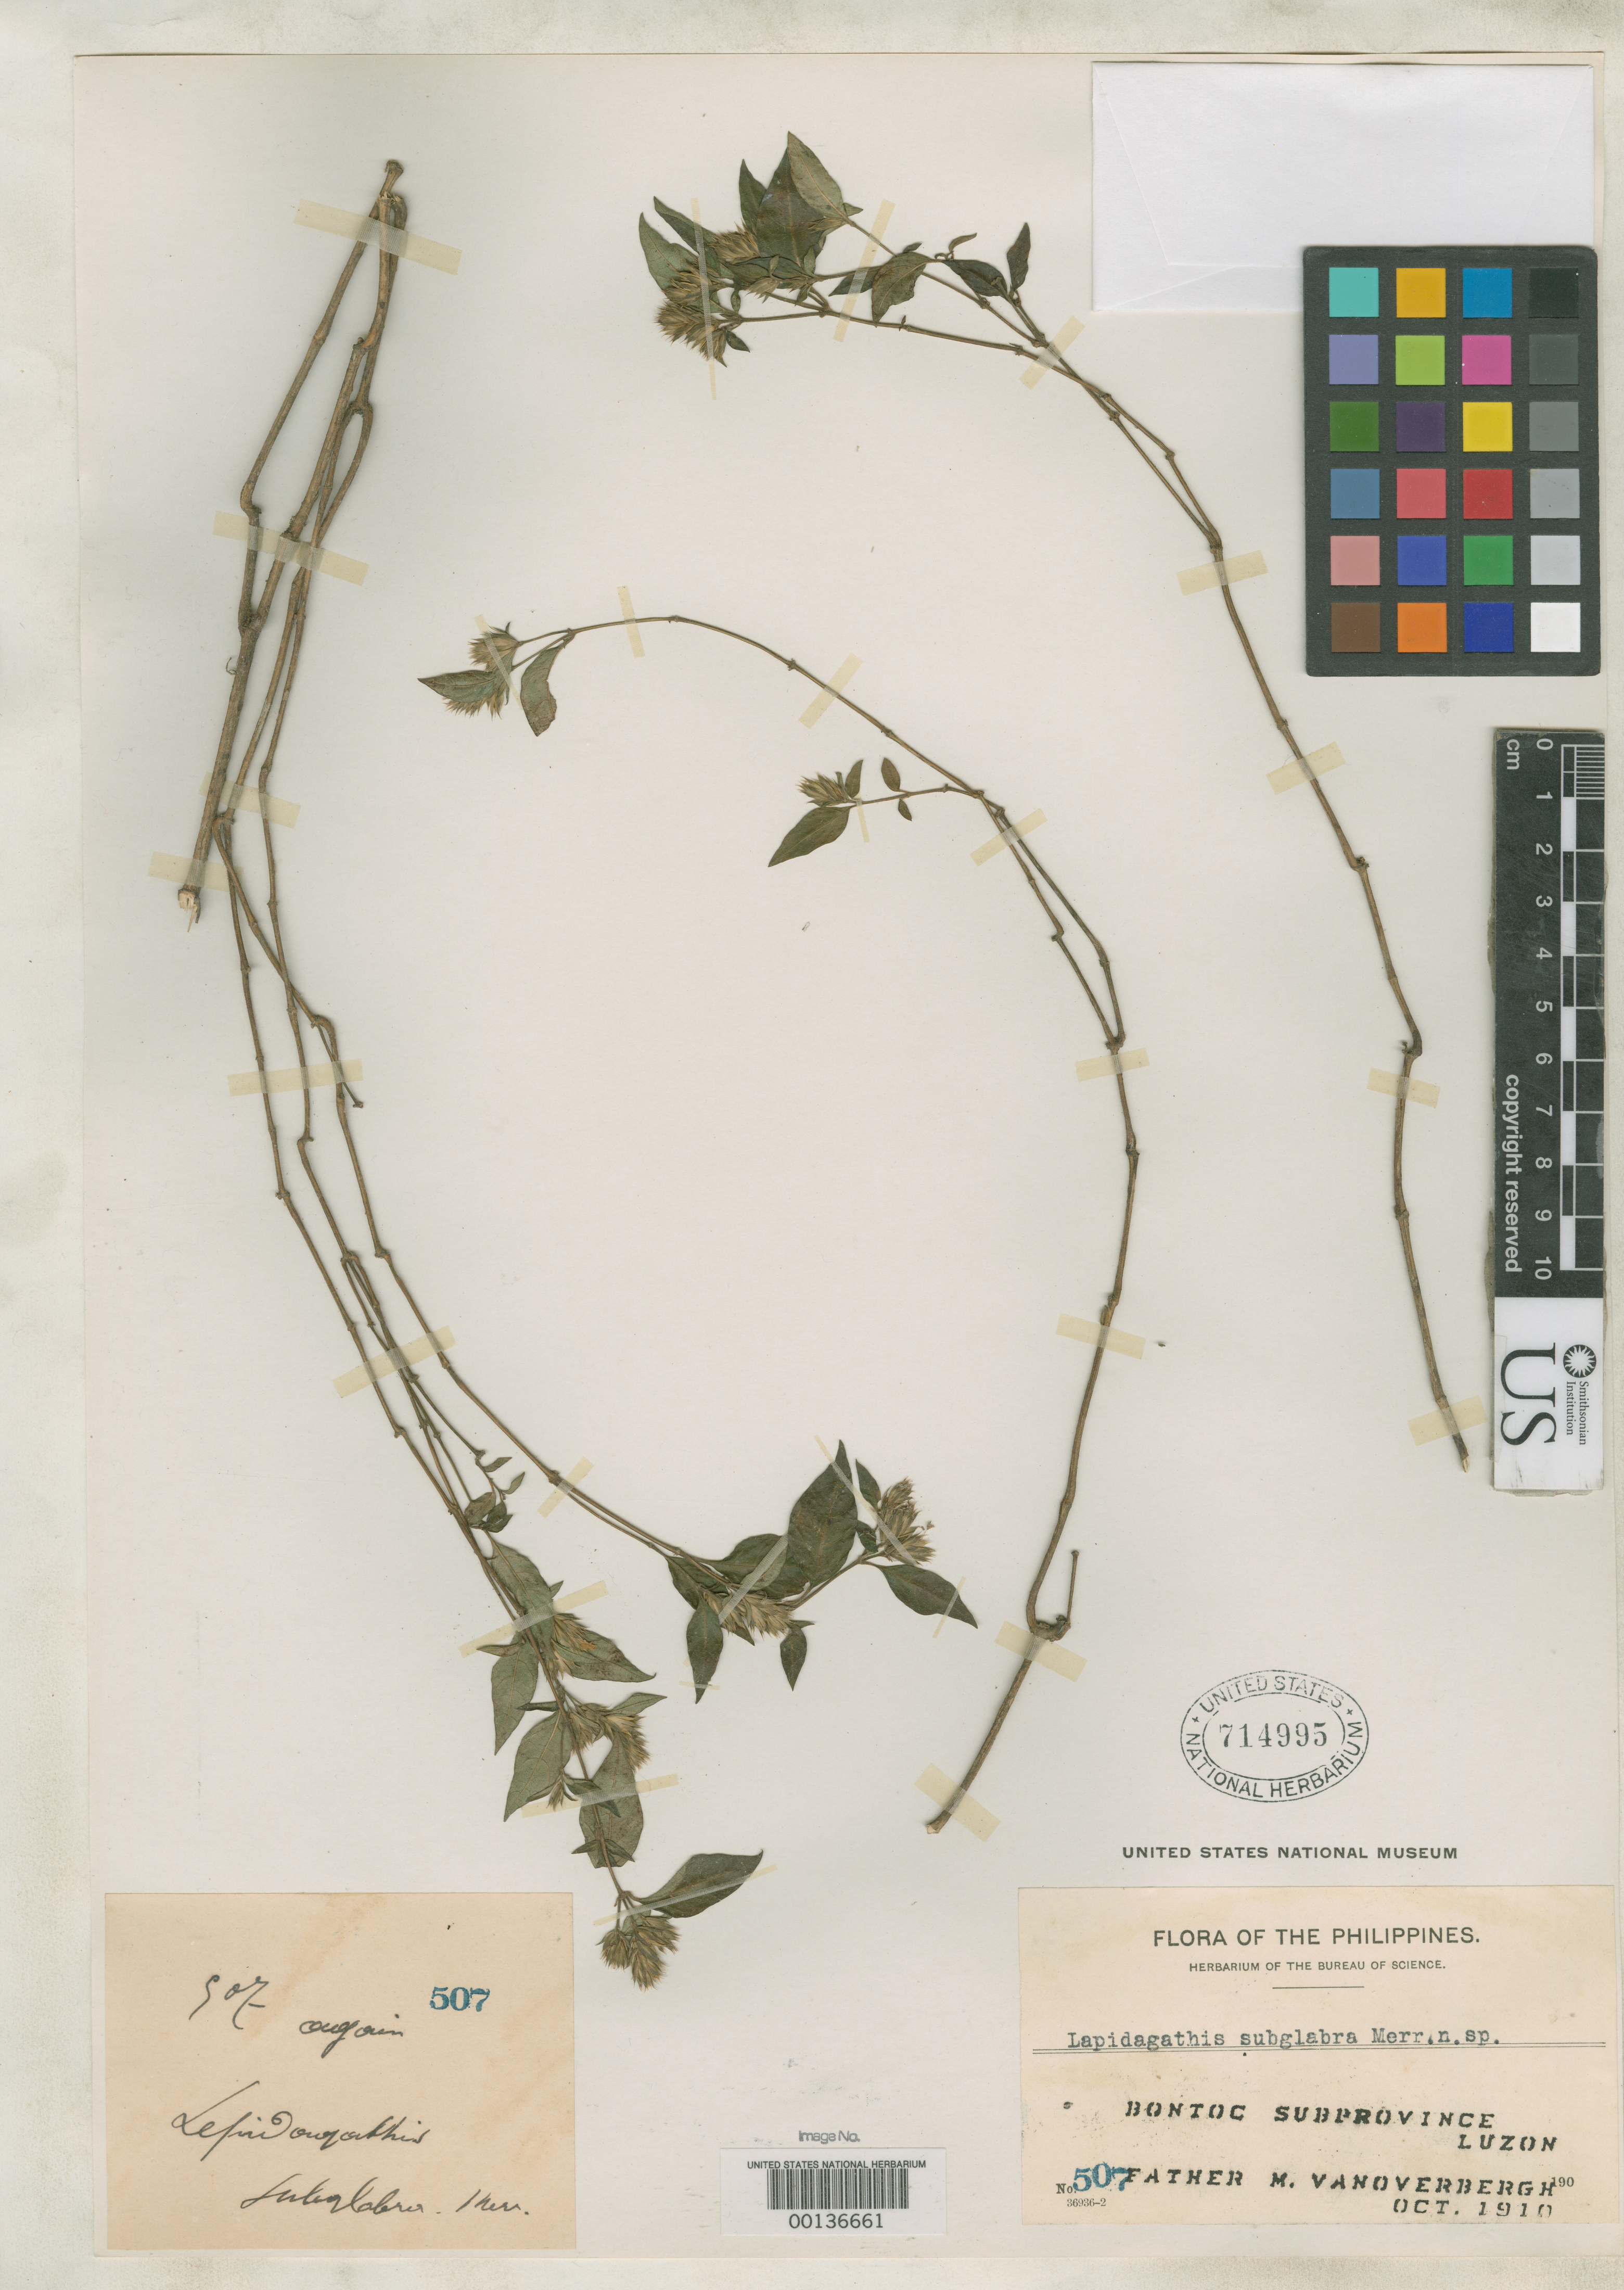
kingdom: Plantae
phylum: Tracheophyta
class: Magnoliopsida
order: Lamiales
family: Acanthaceae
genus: Lepidagathis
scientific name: Lepidagathis subglabra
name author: Merr.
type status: Isotype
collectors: M. Vanoverbergh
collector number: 507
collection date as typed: Oct 1910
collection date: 1910-10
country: Philippines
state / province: Cordillera (Administrative Region)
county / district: Mountain province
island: Luzon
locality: Bontoc subprov., Malamey.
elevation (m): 1600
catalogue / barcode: US 714995